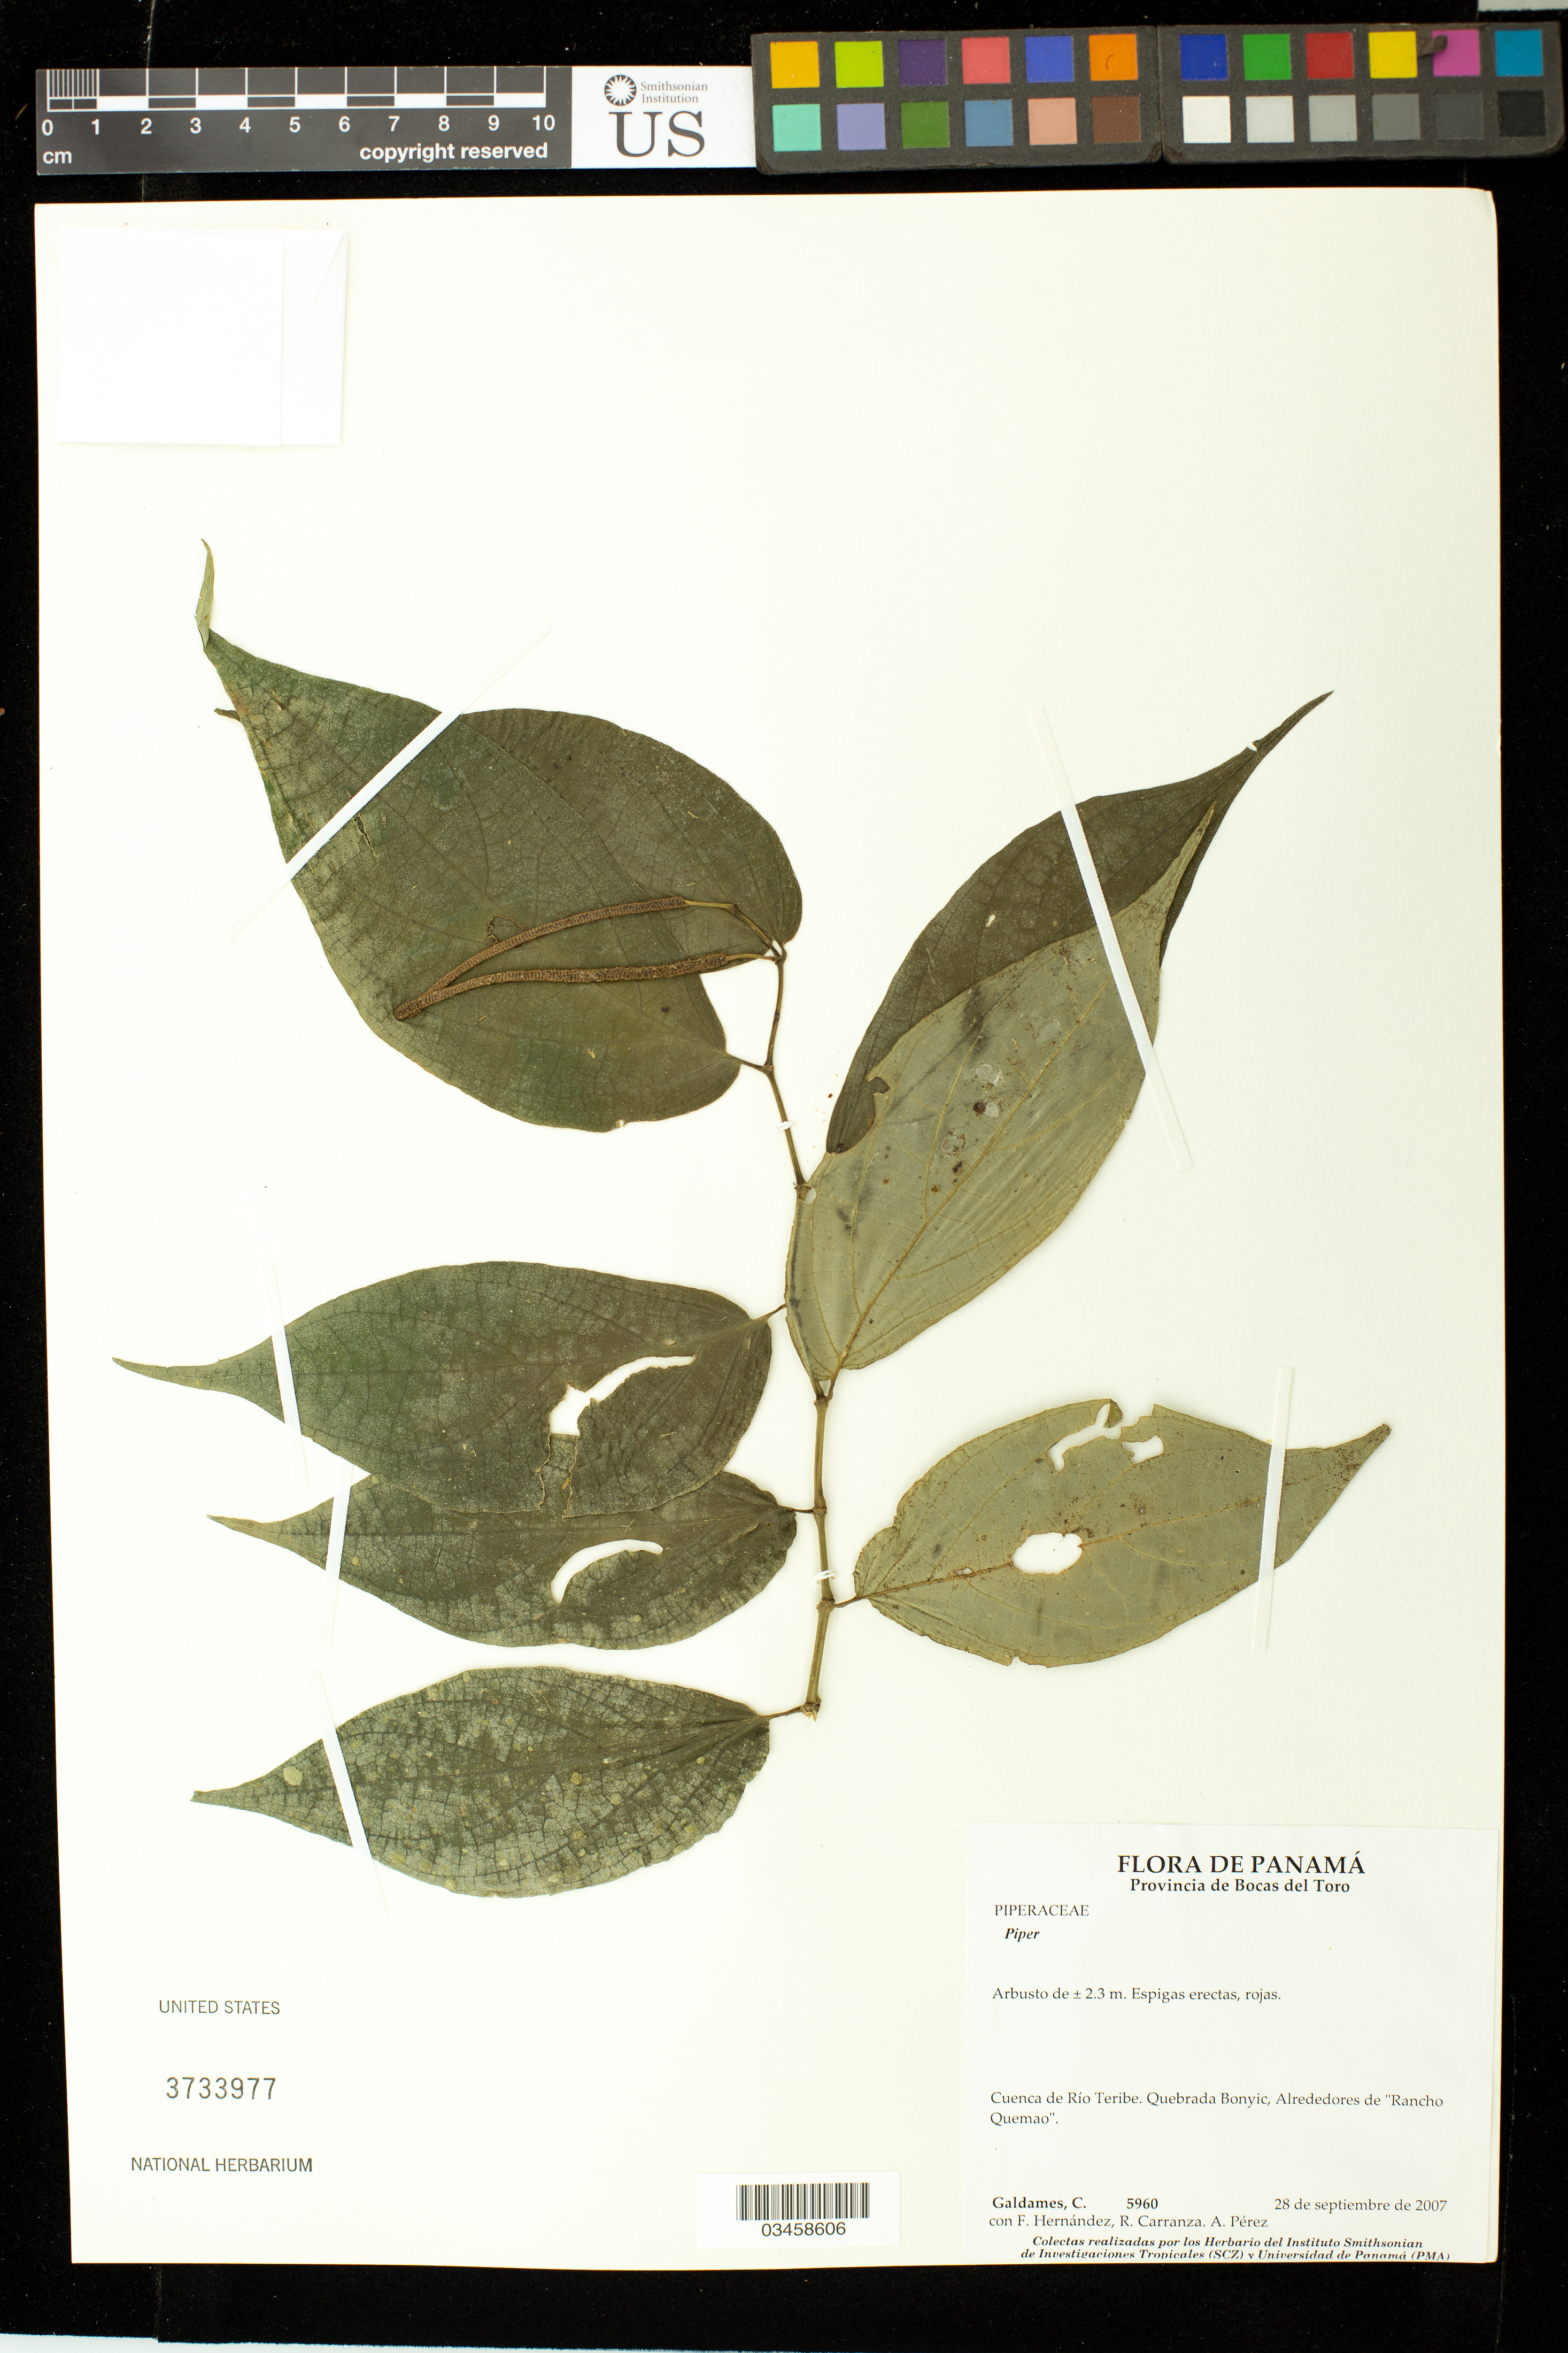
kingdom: Plantae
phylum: Tracheophyta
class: Magnoliopsida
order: Piperales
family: Piperaceae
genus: Piper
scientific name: Piper sp.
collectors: C. Galdames, F. Hernandez, R. Carranza & A. Pérez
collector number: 5960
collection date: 2007-09-28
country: Panama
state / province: Bocas del Toro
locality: Cuenca de Río Teribe. Quebrada Bonyic, Alrededores de "Rancho Quemao".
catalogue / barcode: US 3733977